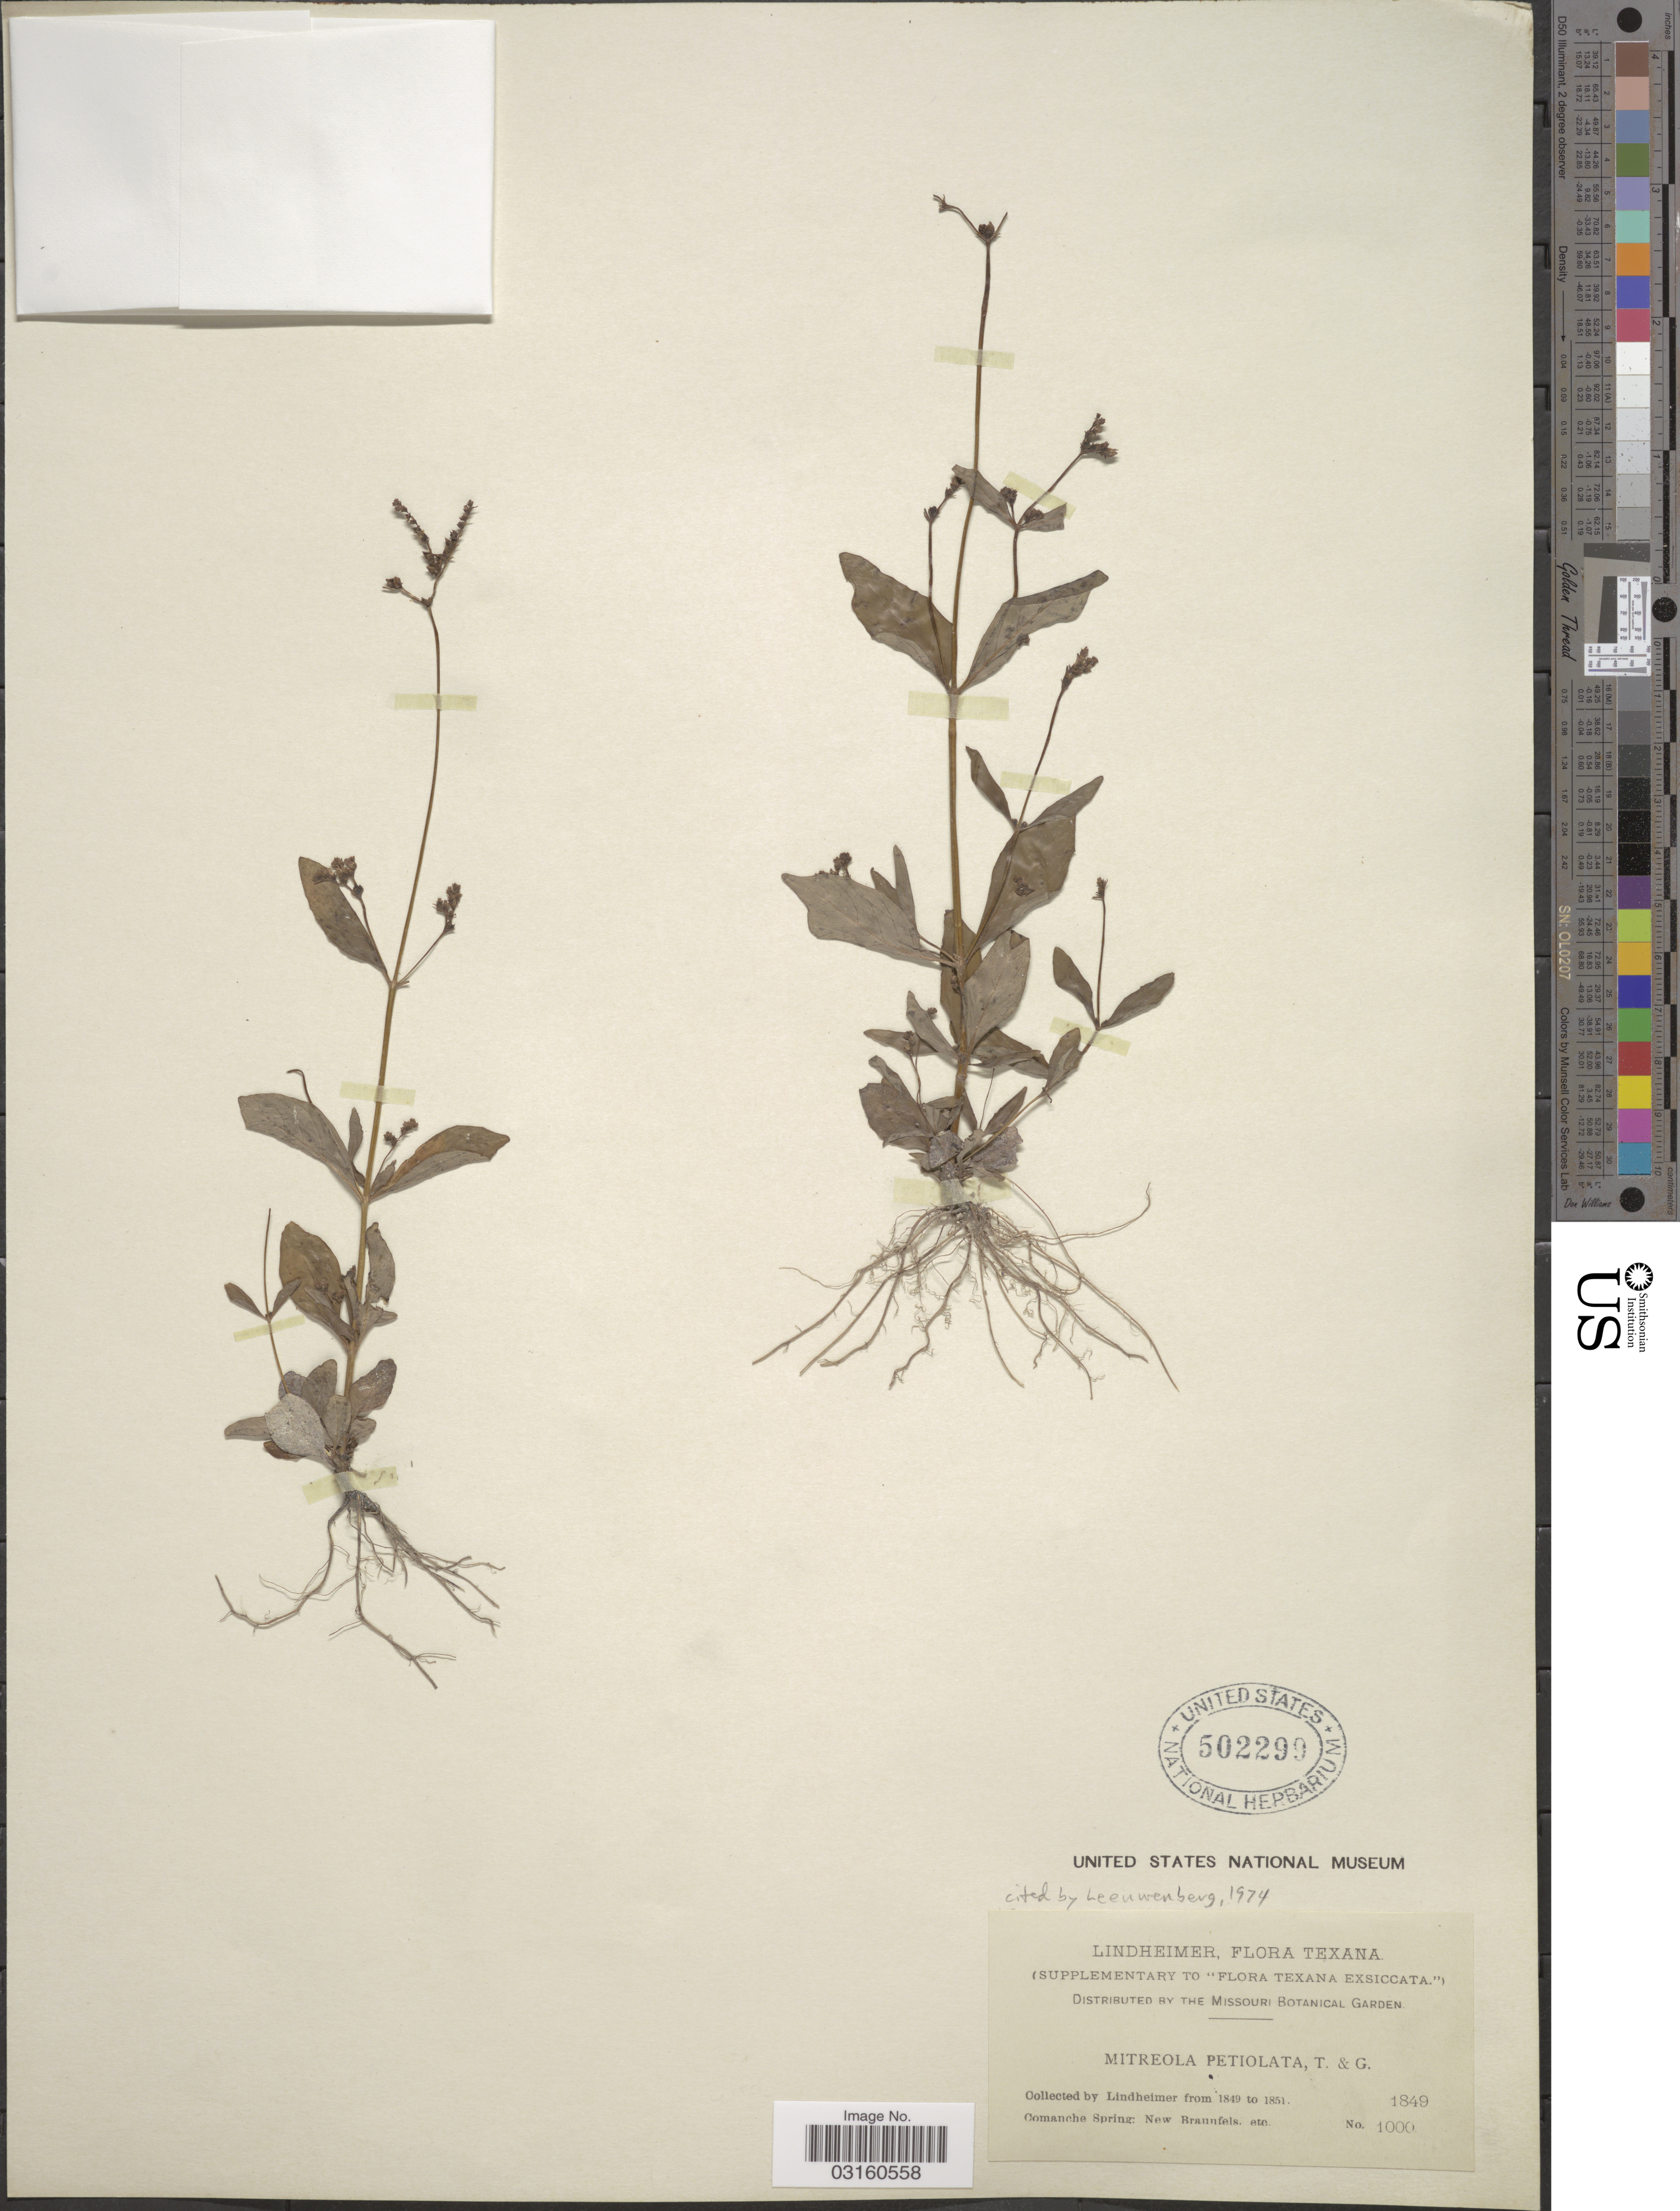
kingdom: Plantae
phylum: Tracheophyta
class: Magnoliopsida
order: Gentianales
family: Loganiaceae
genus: Mitreola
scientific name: Mitreola petiolata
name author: (J.F. Gmel.) Torr. & A. Gray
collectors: -. Lindheimer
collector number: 1000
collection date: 1849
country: United States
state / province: Texas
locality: Texana. Comanche Spring: New Braunfels. etc.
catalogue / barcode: US 502299